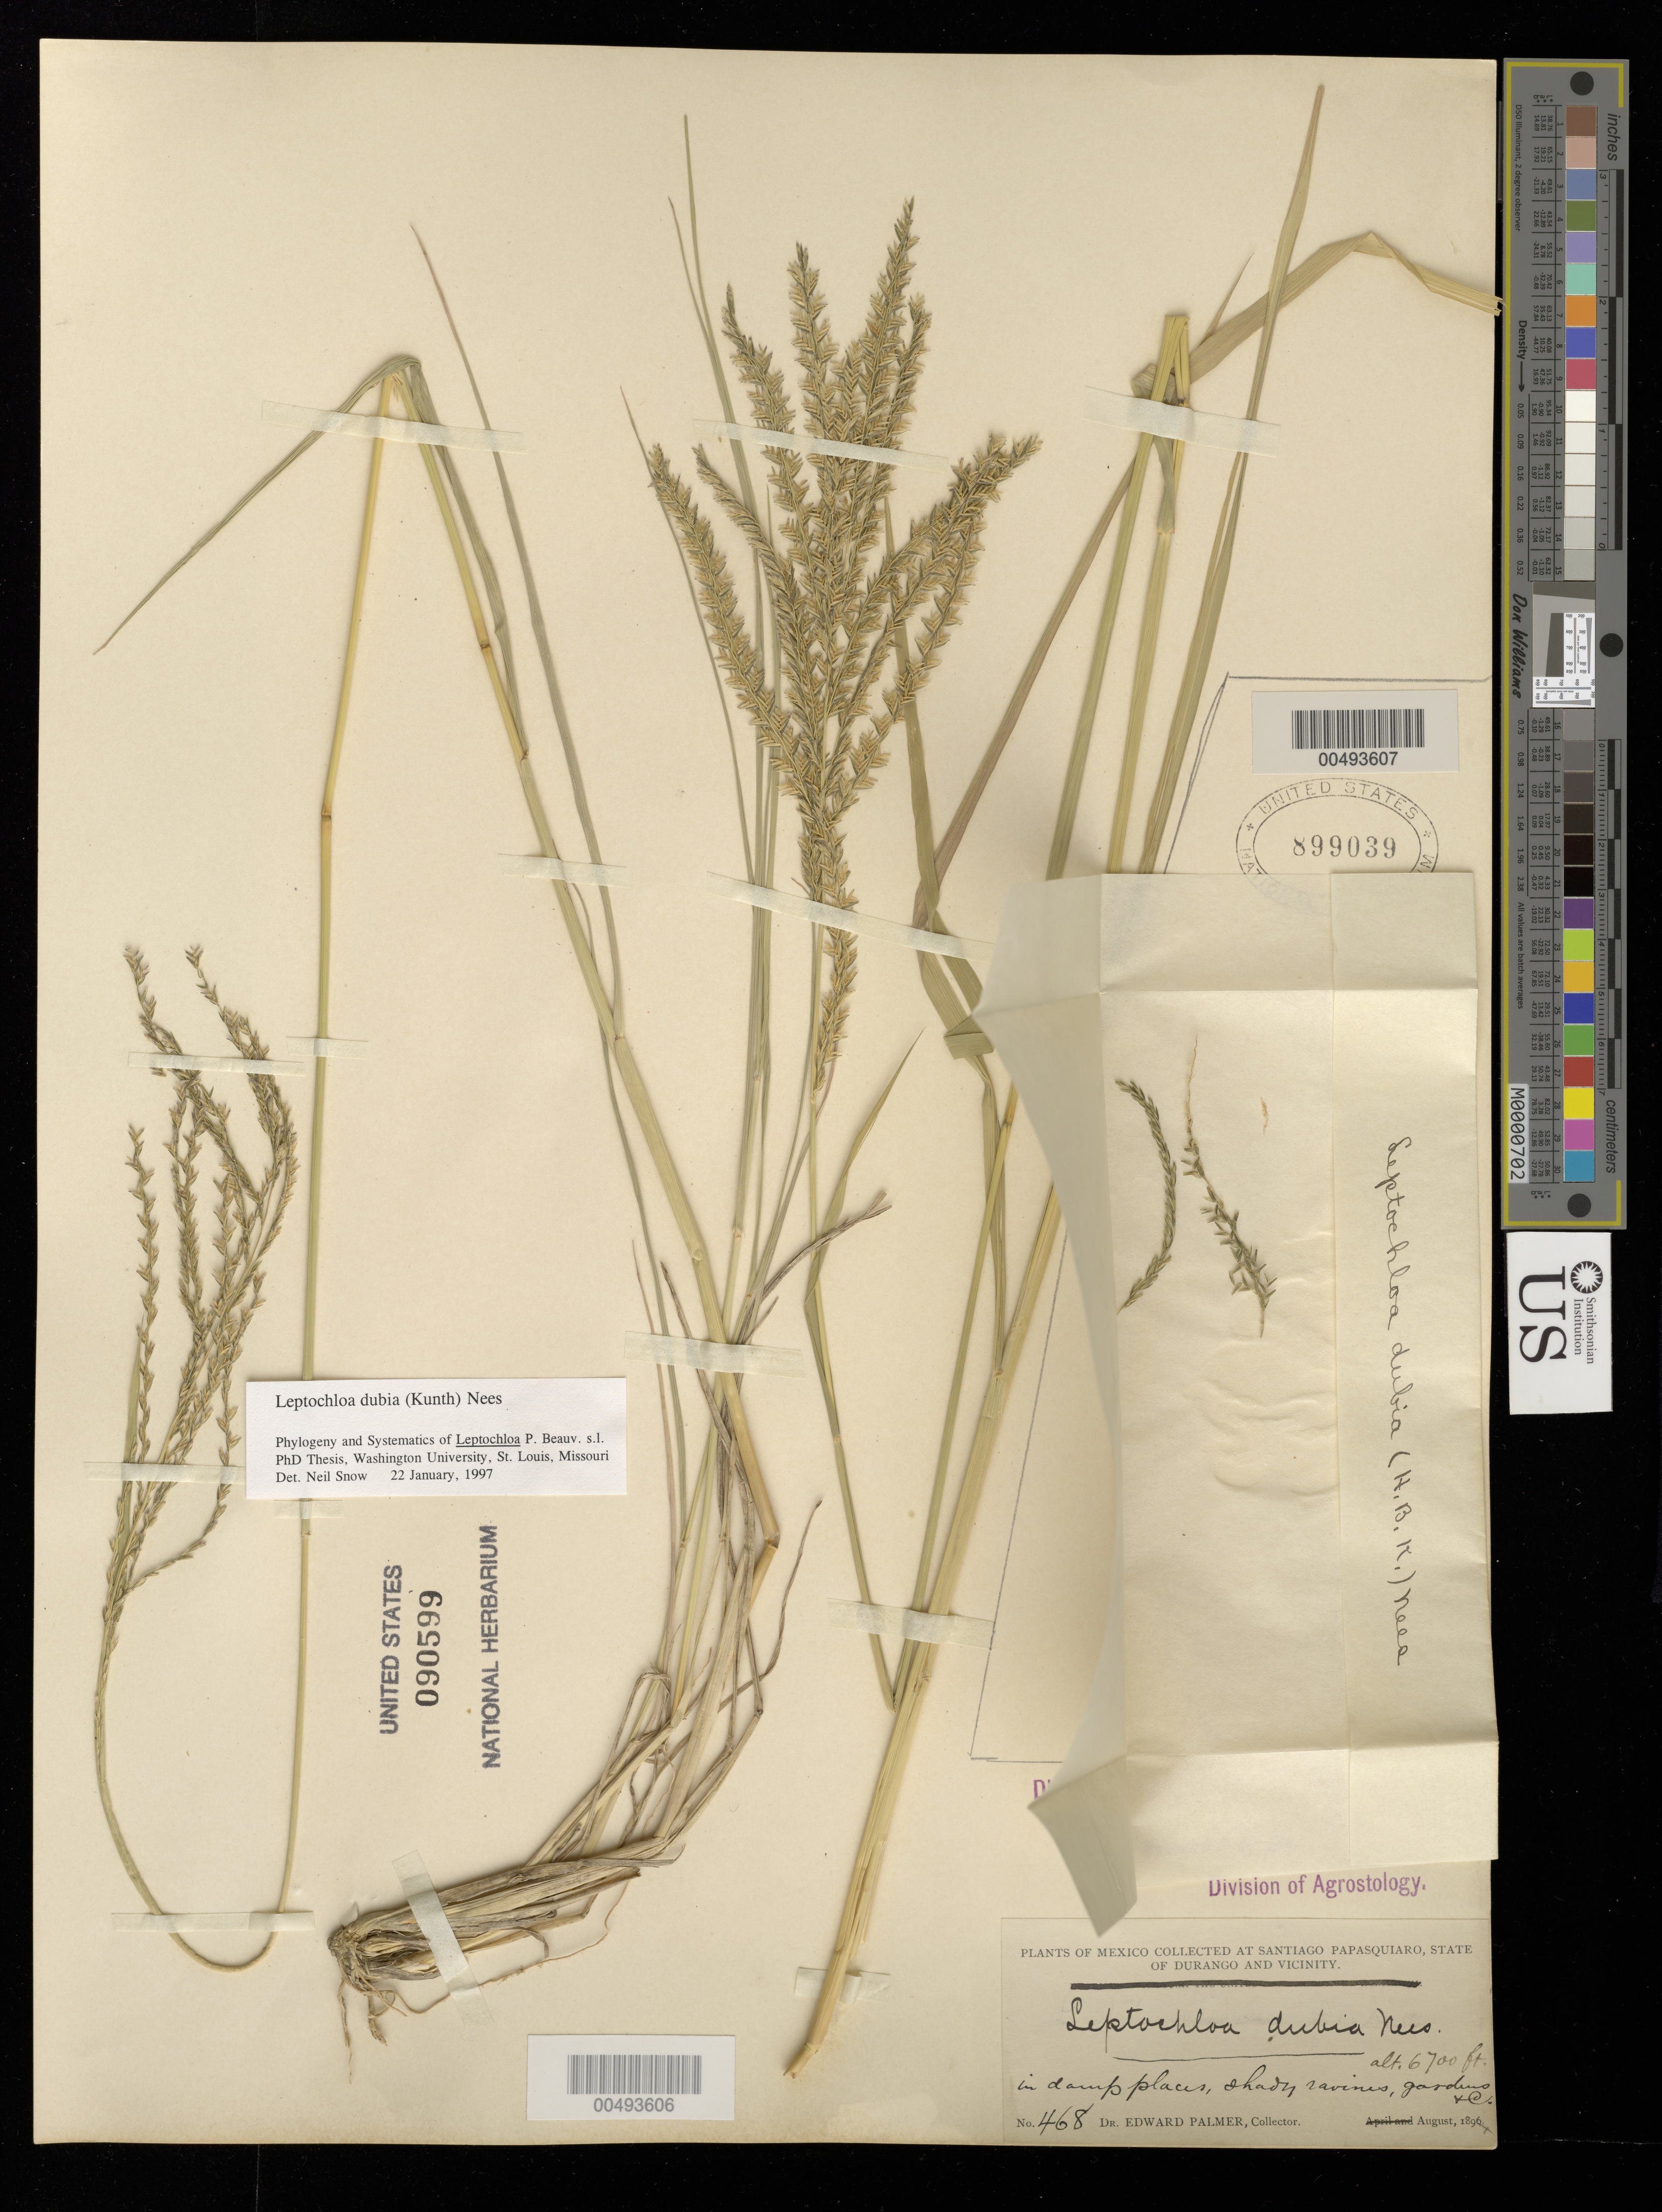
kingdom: Plantae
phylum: Tracheophyta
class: Liliopsida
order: Poales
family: Poaceae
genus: Leptochloa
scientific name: Leptochloa dubia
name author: (Kunth) Nees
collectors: F. M. Liebmann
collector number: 247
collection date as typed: May 1842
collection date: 1842-05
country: Mexico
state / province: Oaxaca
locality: S. Felipe del agua pr Oajaca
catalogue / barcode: US 899039